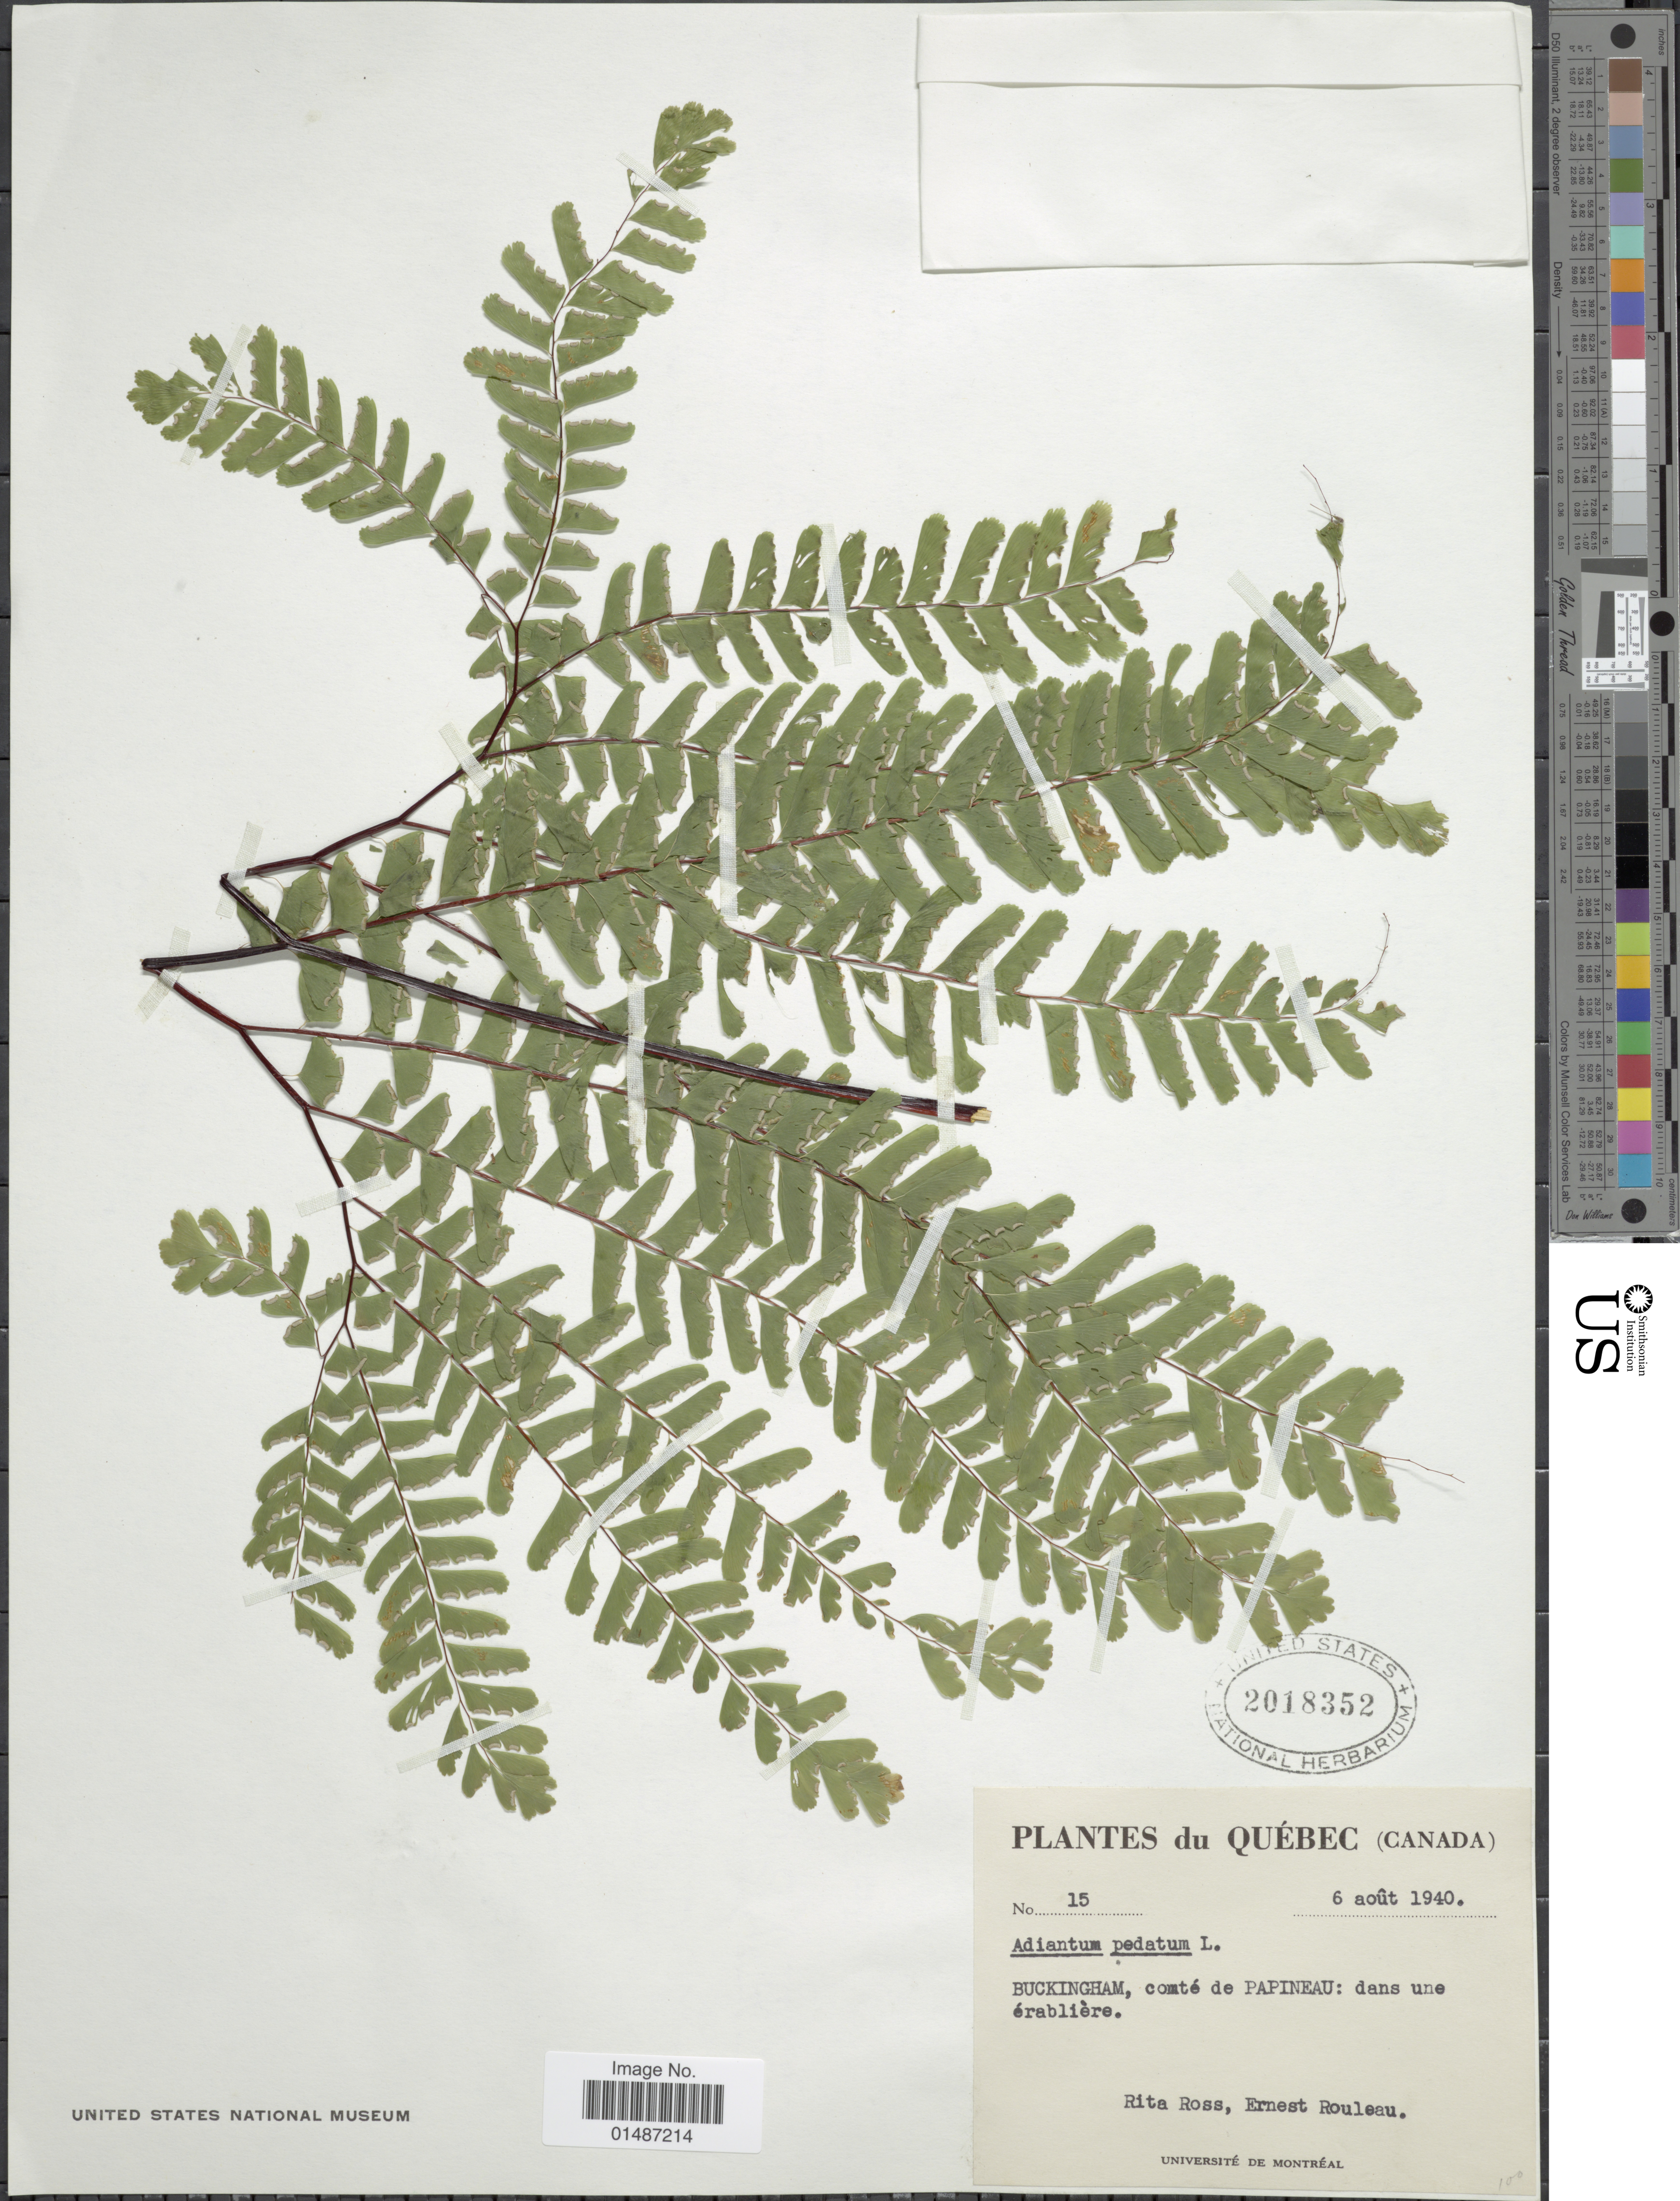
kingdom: Plantae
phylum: Tracheophyta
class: Polypodiopsida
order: Polypodiales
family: Pteridaceae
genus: Adiantum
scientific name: Adiantum pedatum var. pedatum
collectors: R. Ross & J. Rouleau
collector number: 15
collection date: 1940-08-06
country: Canada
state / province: Quebec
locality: Buckingham, comté de Papineau: dans une érablière.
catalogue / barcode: US 2018352